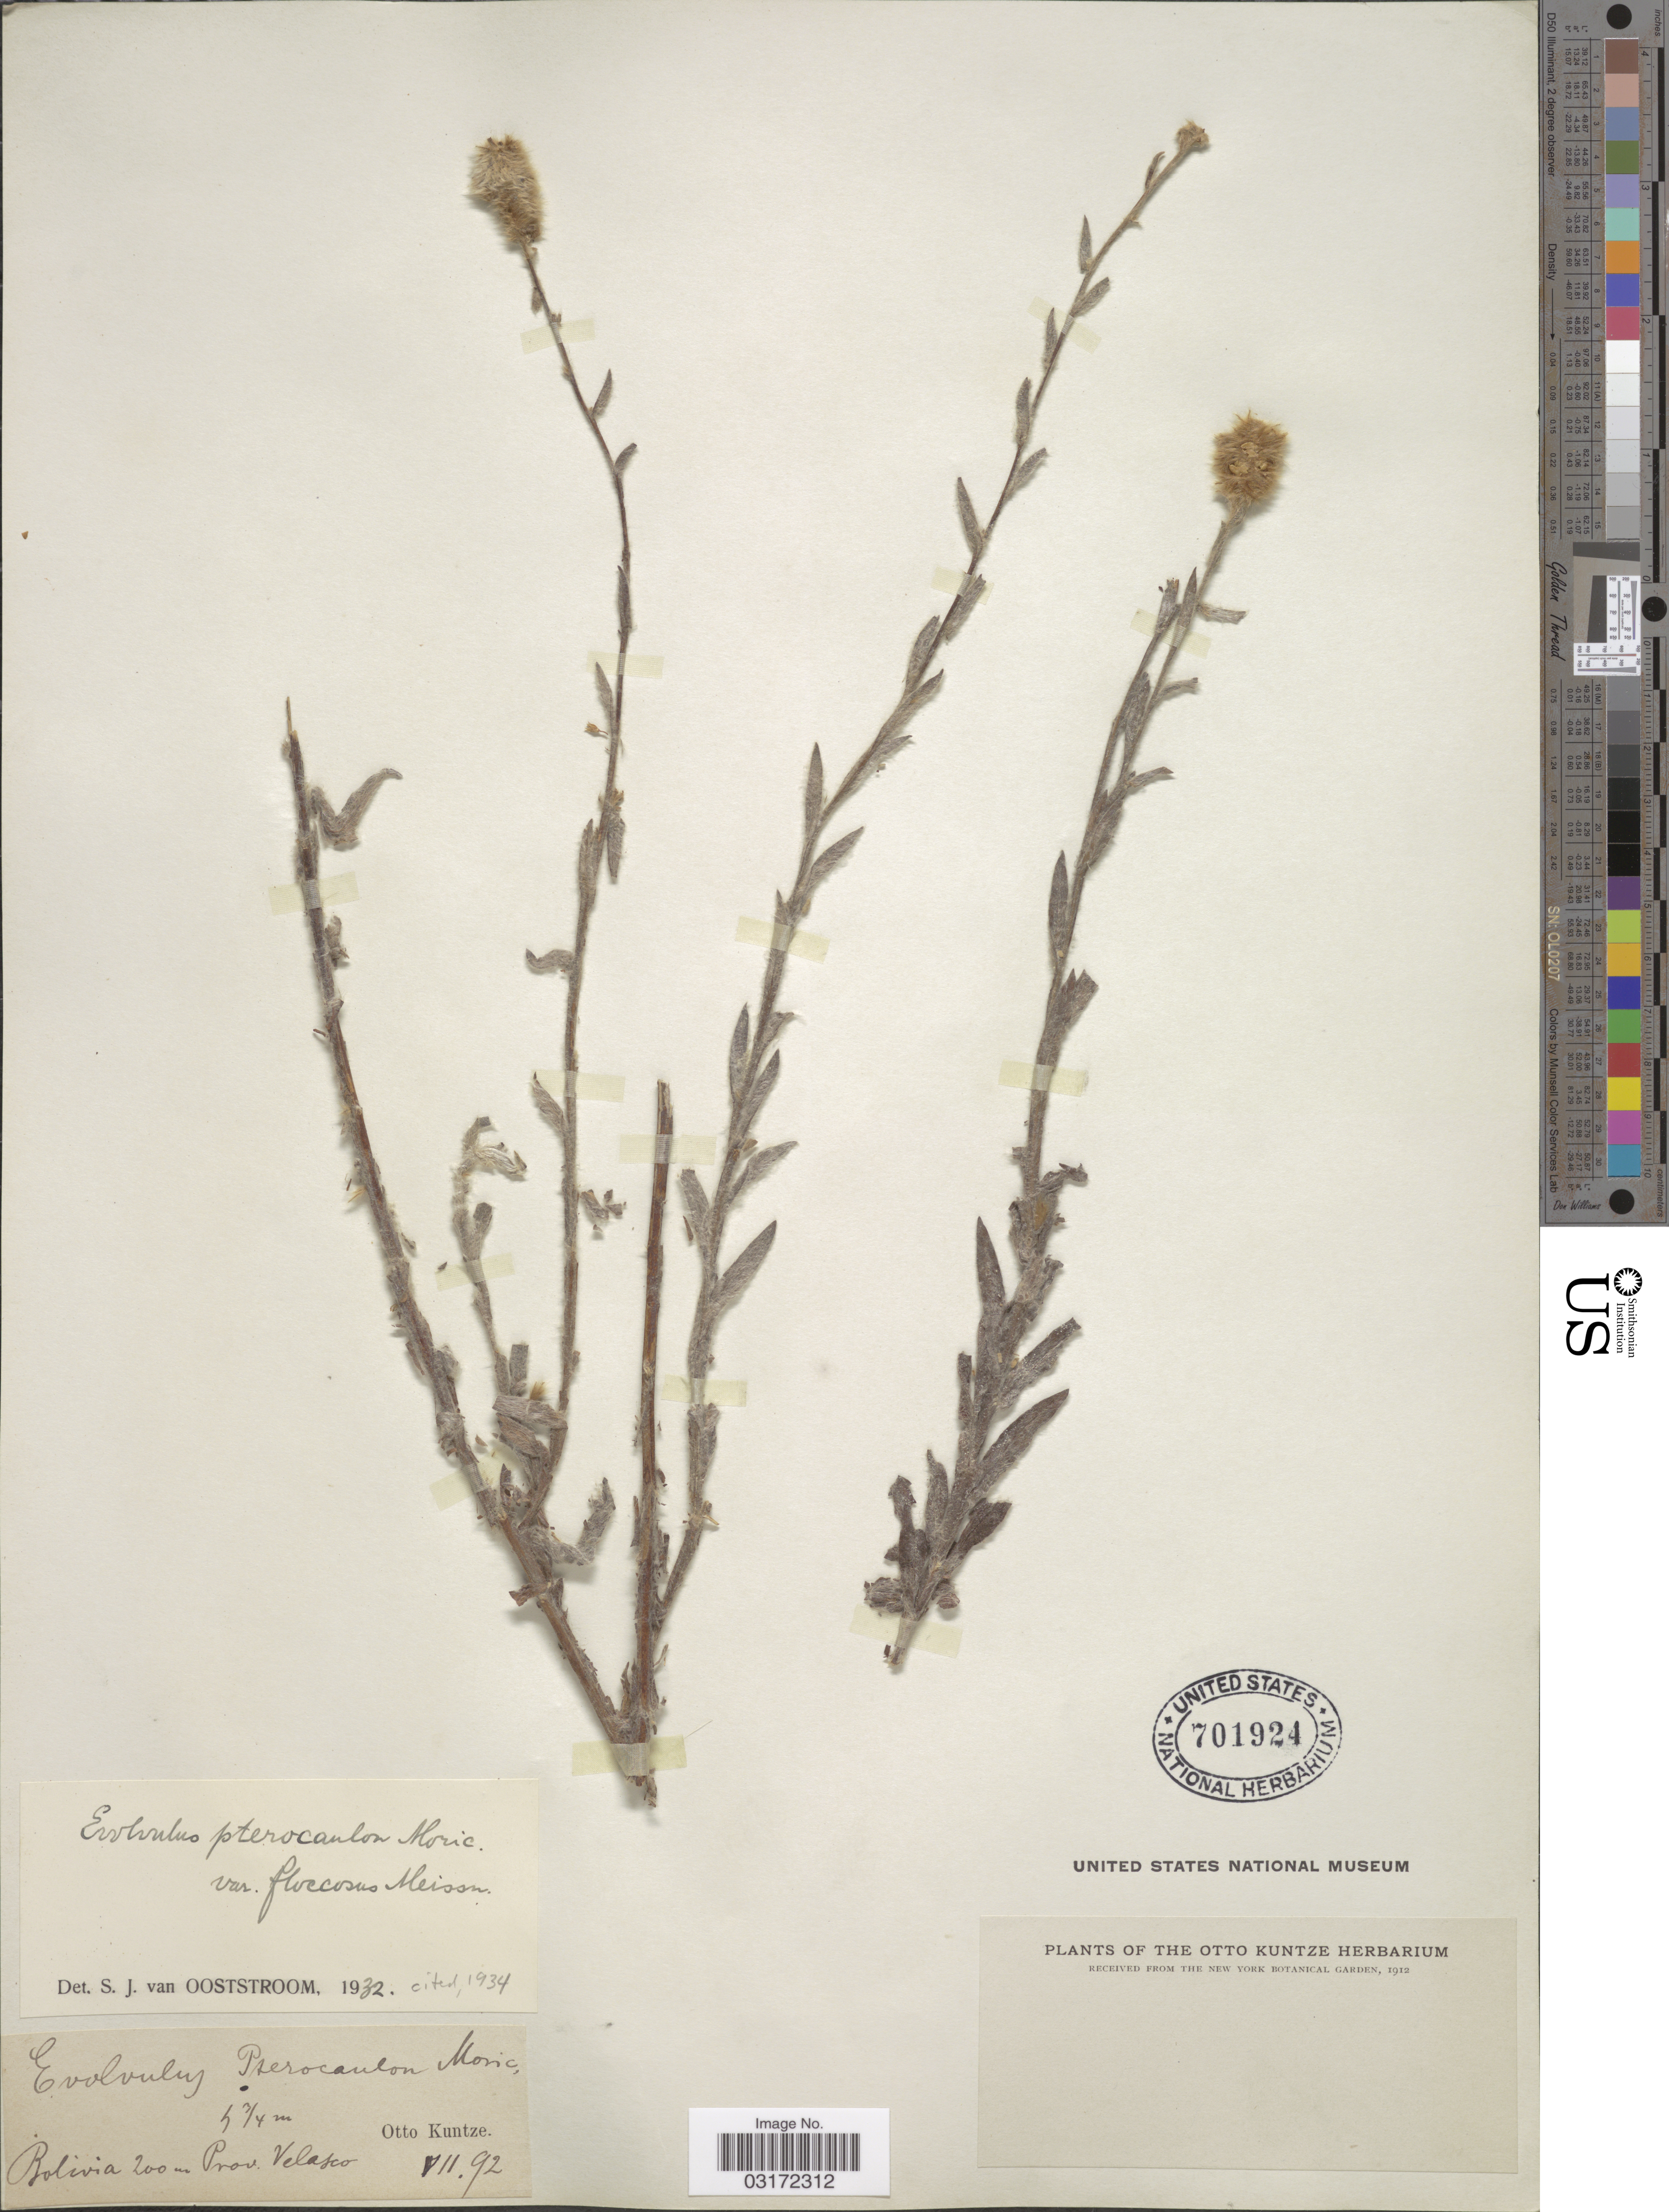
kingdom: Plantae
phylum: Tracheophyta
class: Magnoliopsida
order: Solanales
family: Convolvulaceae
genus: Evolvulus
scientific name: Evolvulus pterocaulon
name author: Moric.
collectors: C.E.O. Kuntze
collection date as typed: Transcribed d/m/y: /7/92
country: Bolivia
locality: Prov. Velasco.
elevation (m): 200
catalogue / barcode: US 701924